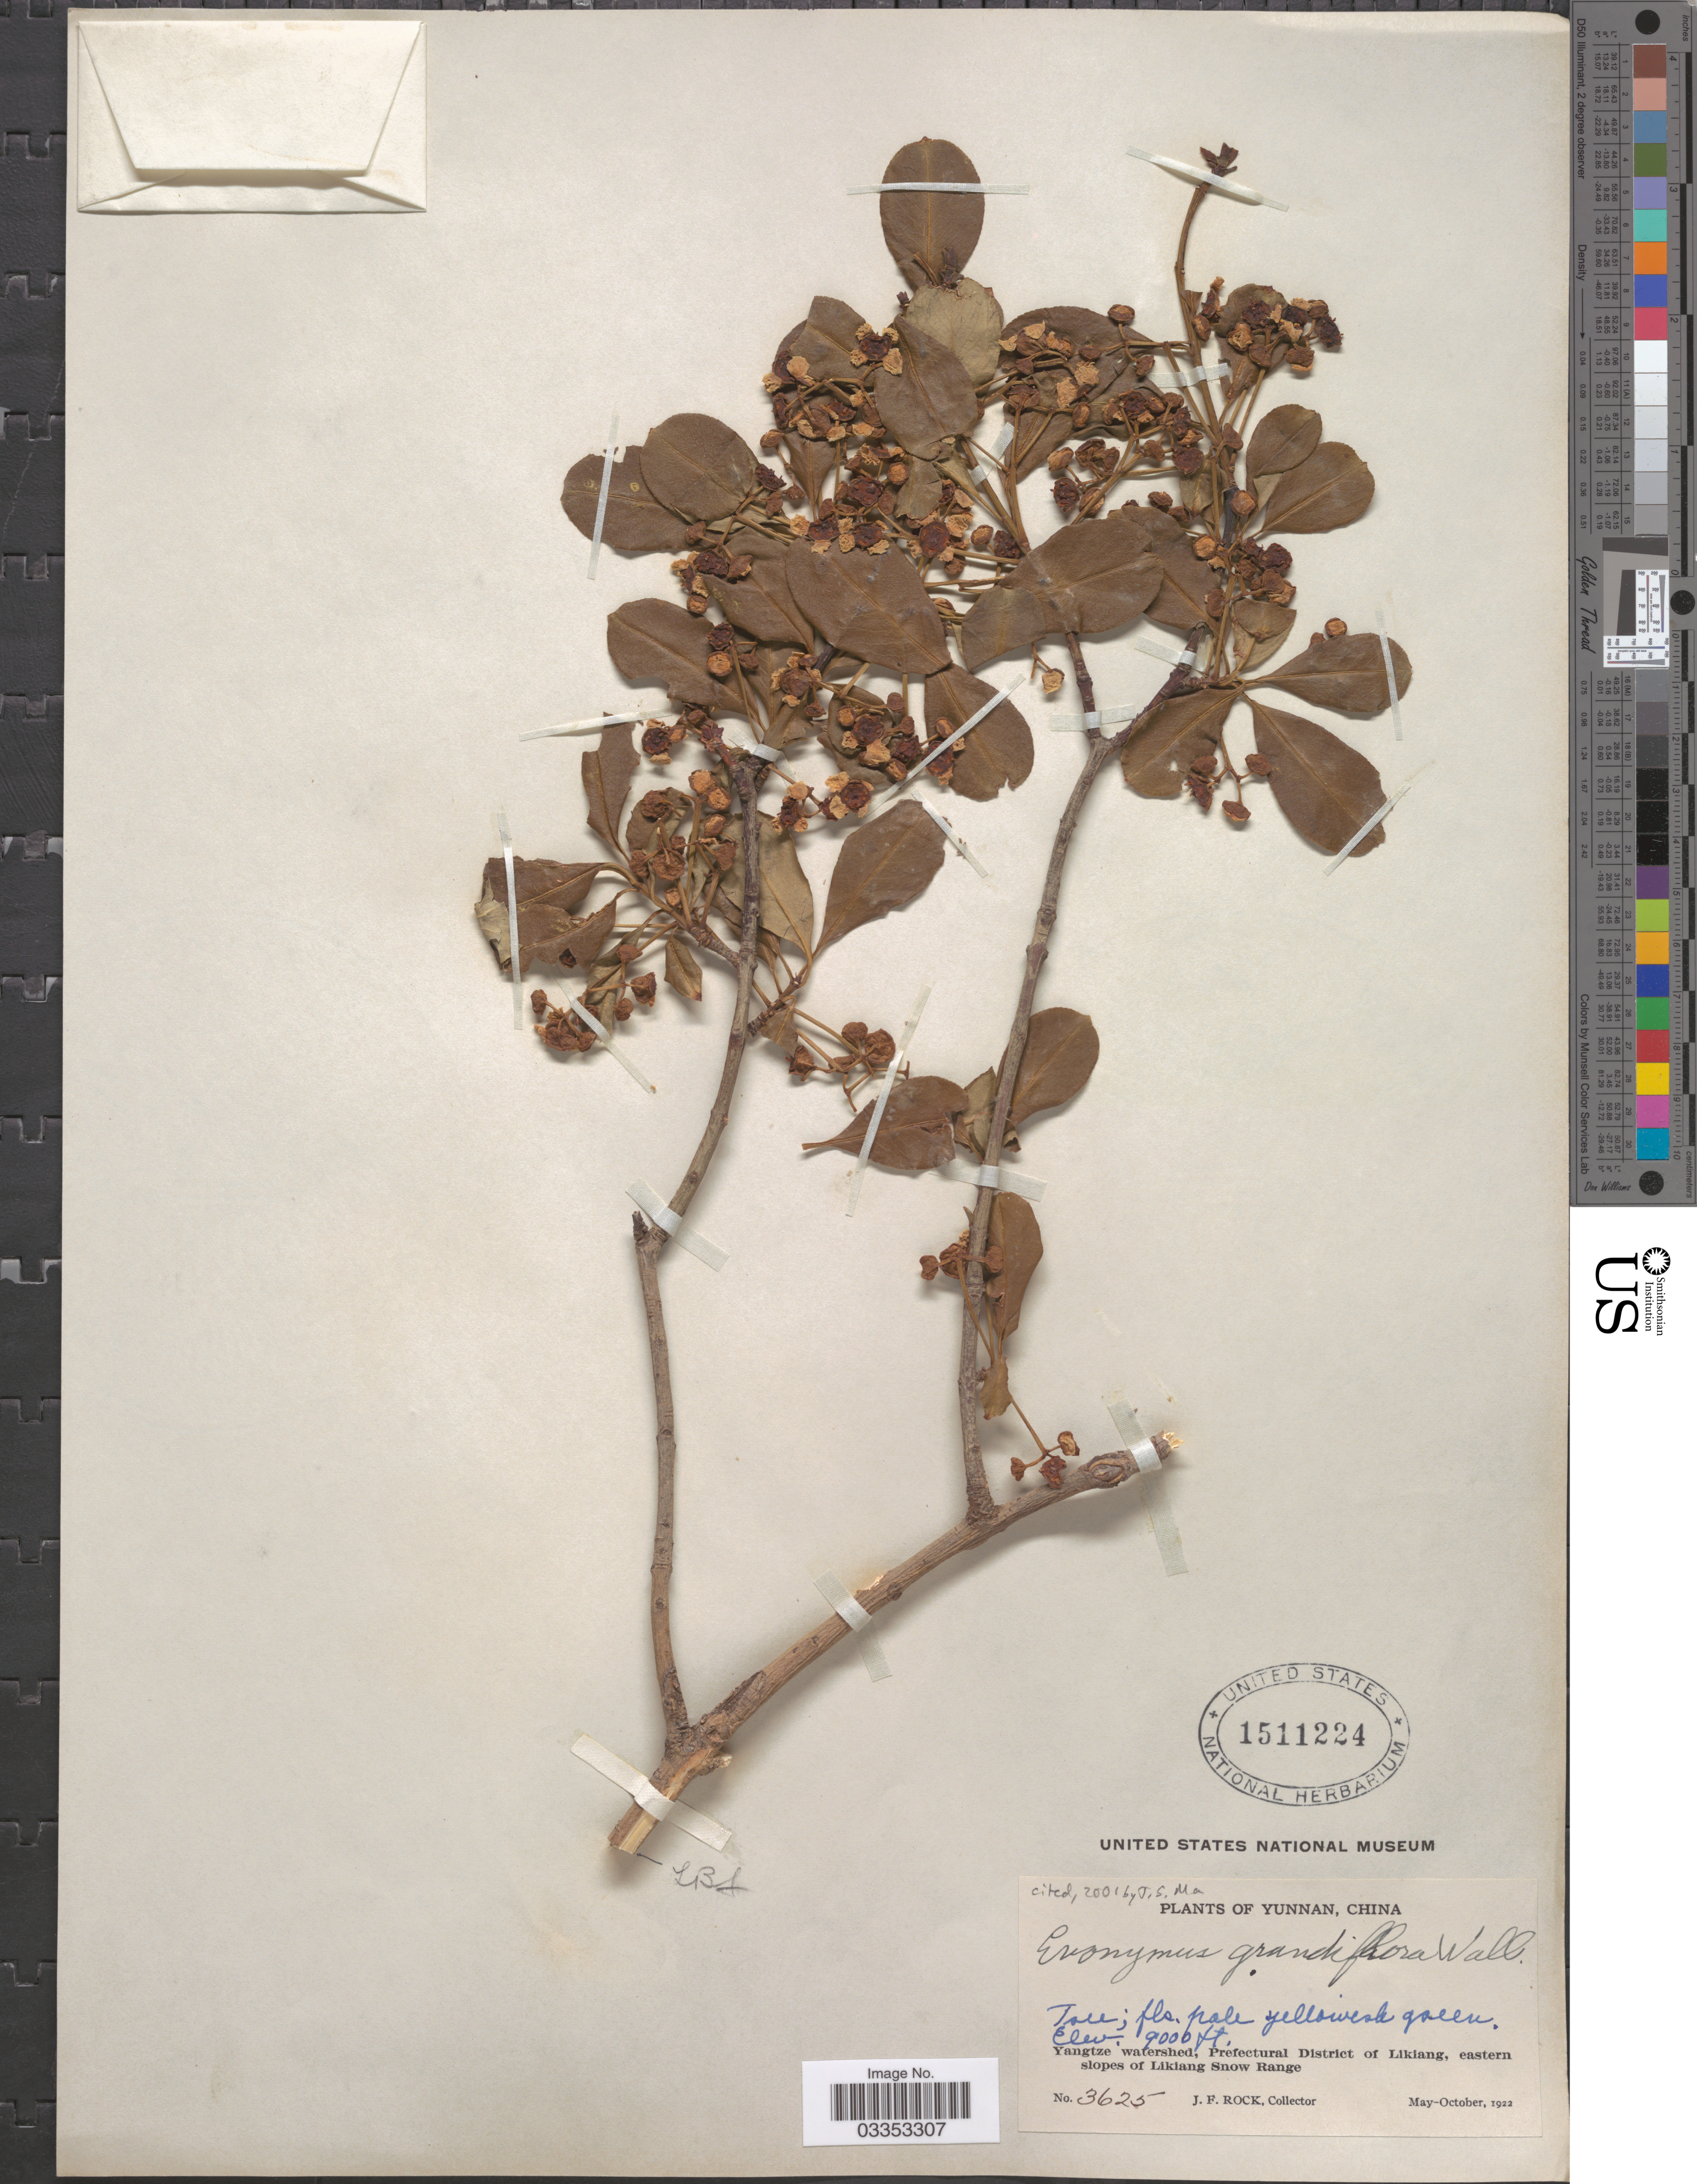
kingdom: Plantae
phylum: Tracheophyta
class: Magnoliopsida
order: Celastrales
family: Celastraceae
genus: Euonymus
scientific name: Euonymus grandiflorus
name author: Wall.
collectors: J. Rock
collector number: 3625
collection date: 1922-05/1922-10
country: China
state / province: Yunnan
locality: Yangtze watershed, Prefectural District of Likiang, eastern slopes of Likiang Snow Range.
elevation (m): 2743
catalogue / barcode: US 1511224